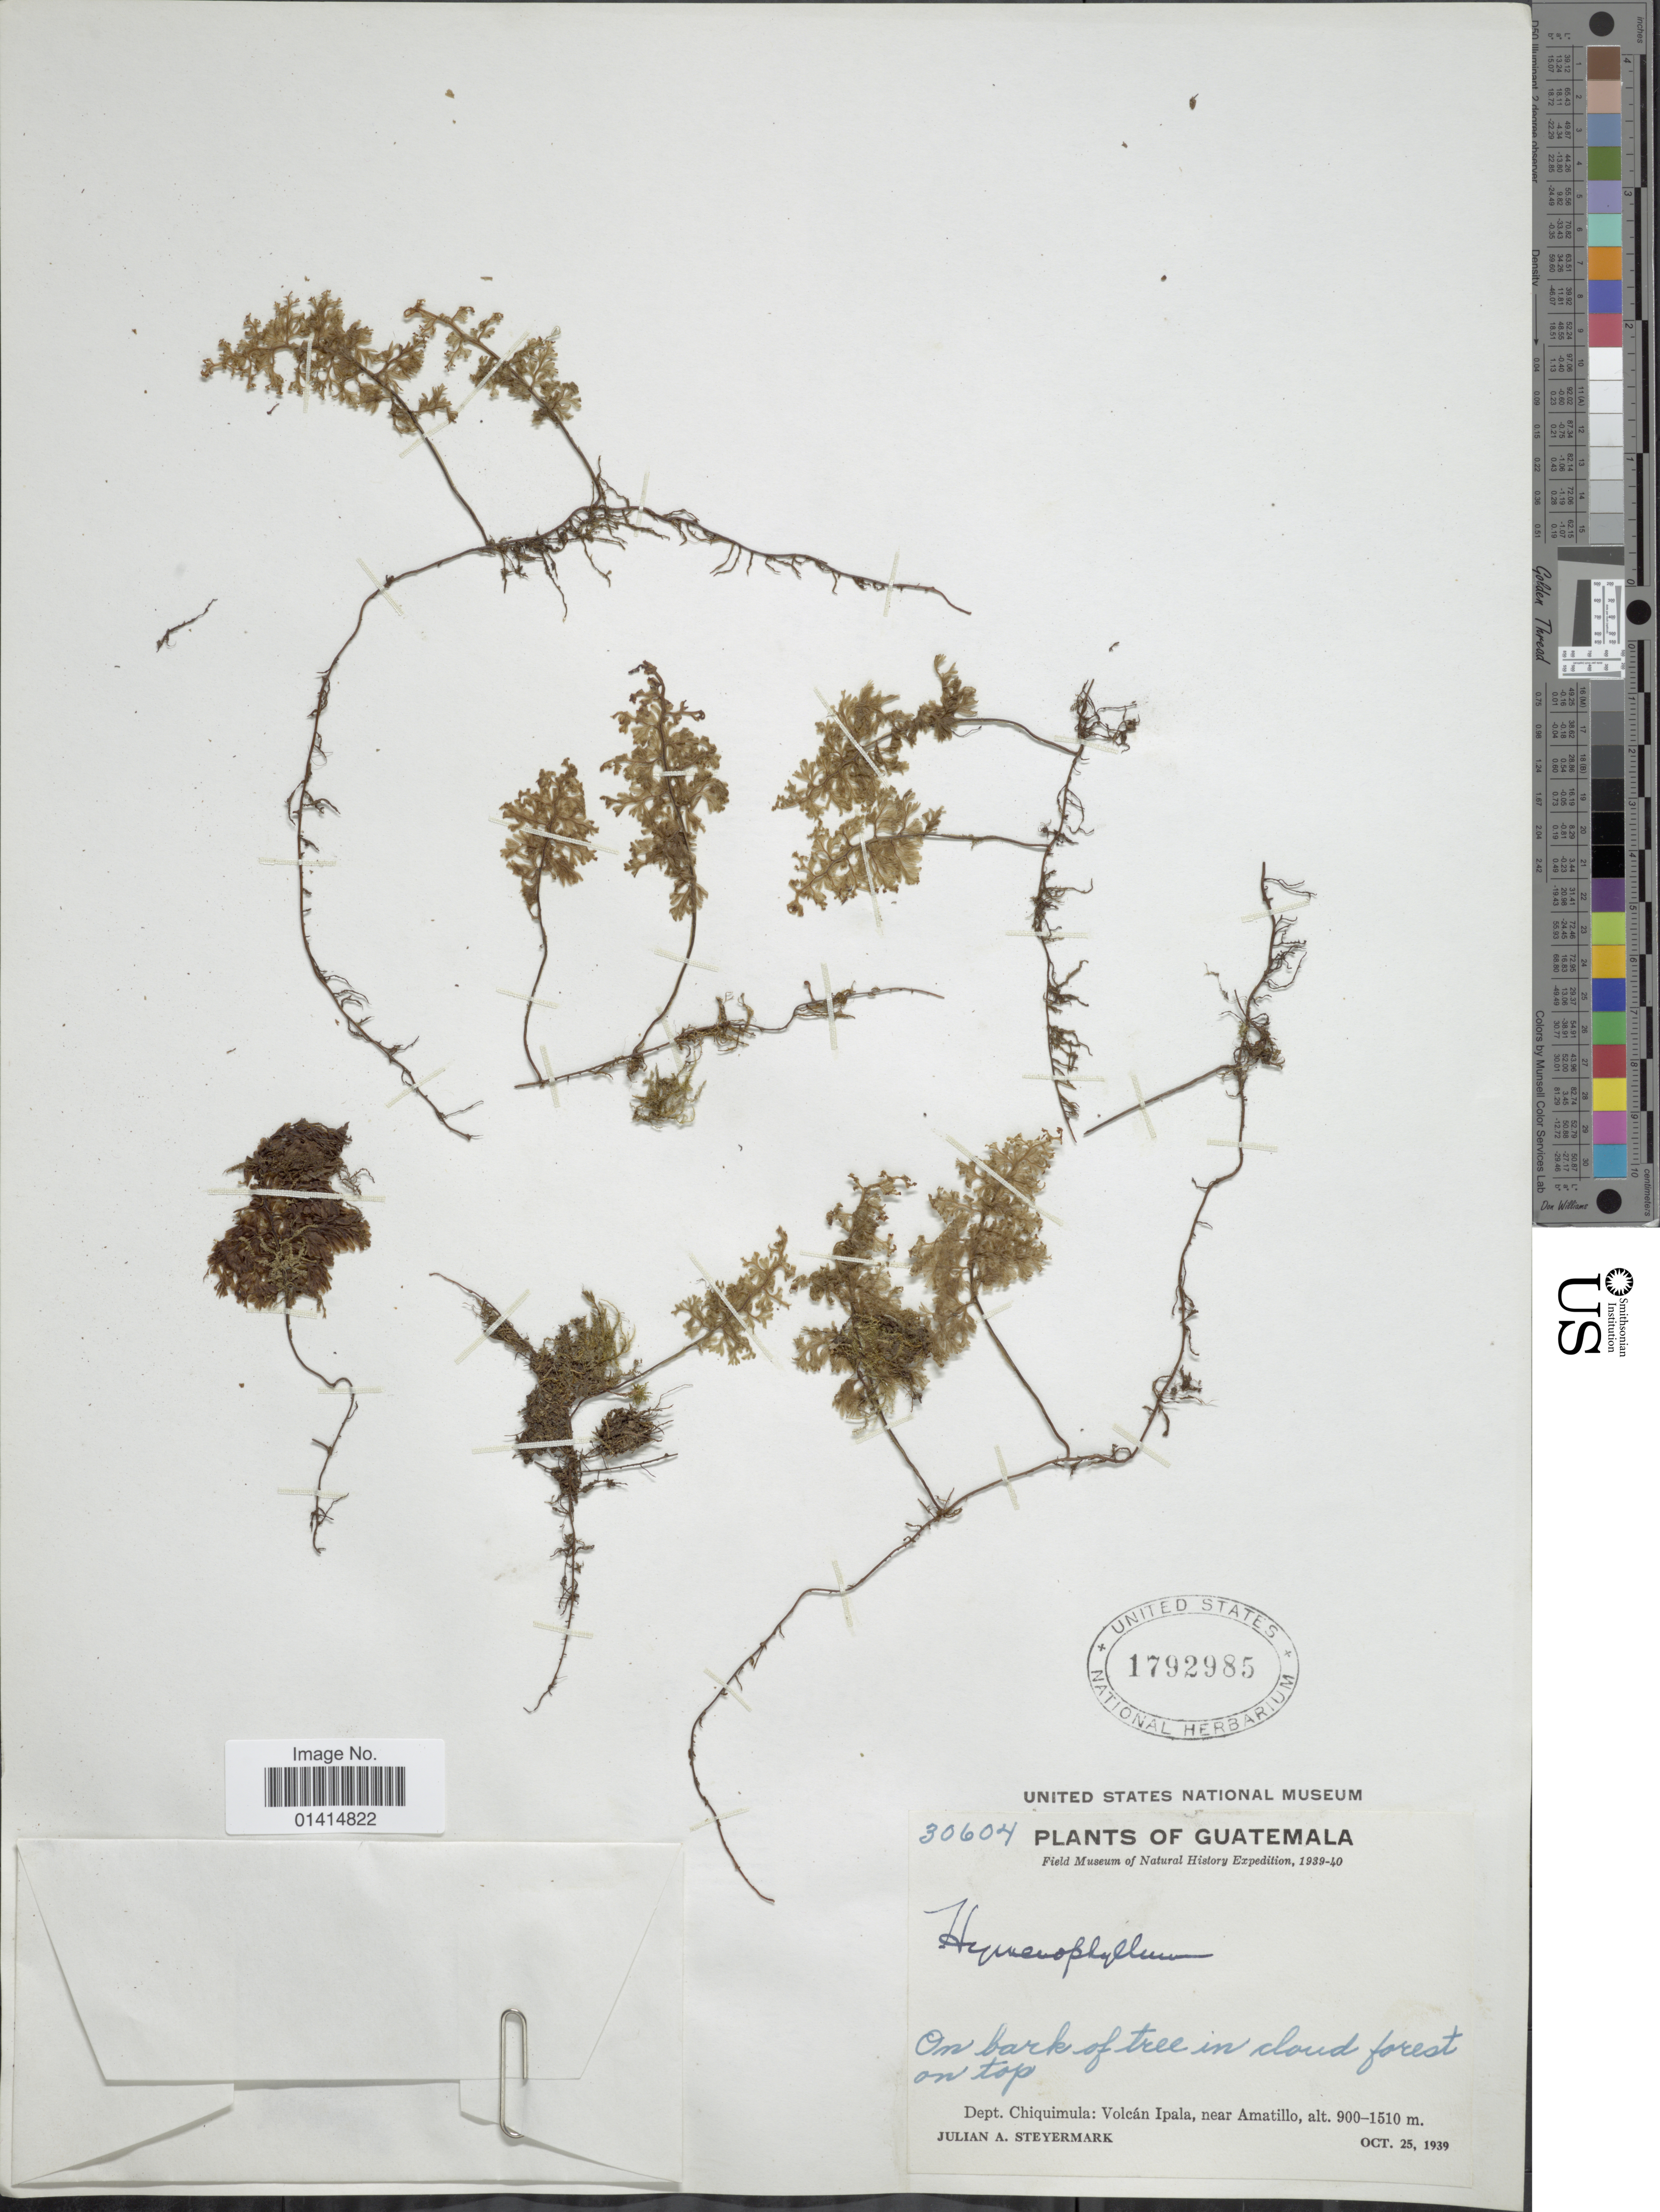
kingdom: Plantae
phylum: Tracheophyta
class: Polypodiopsida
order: Hymenophyllales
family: Hymenophyllaceae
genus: Hymenophyllum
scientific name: Hymenophyllum sp.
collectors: J. Steyermark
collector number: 30604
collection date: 1939-10-25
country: Guatemala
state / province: Chiquimula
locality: Dept. Chiquimula: Volcán Ipala, near Amatillo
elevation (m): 900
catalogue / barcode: US 1792985